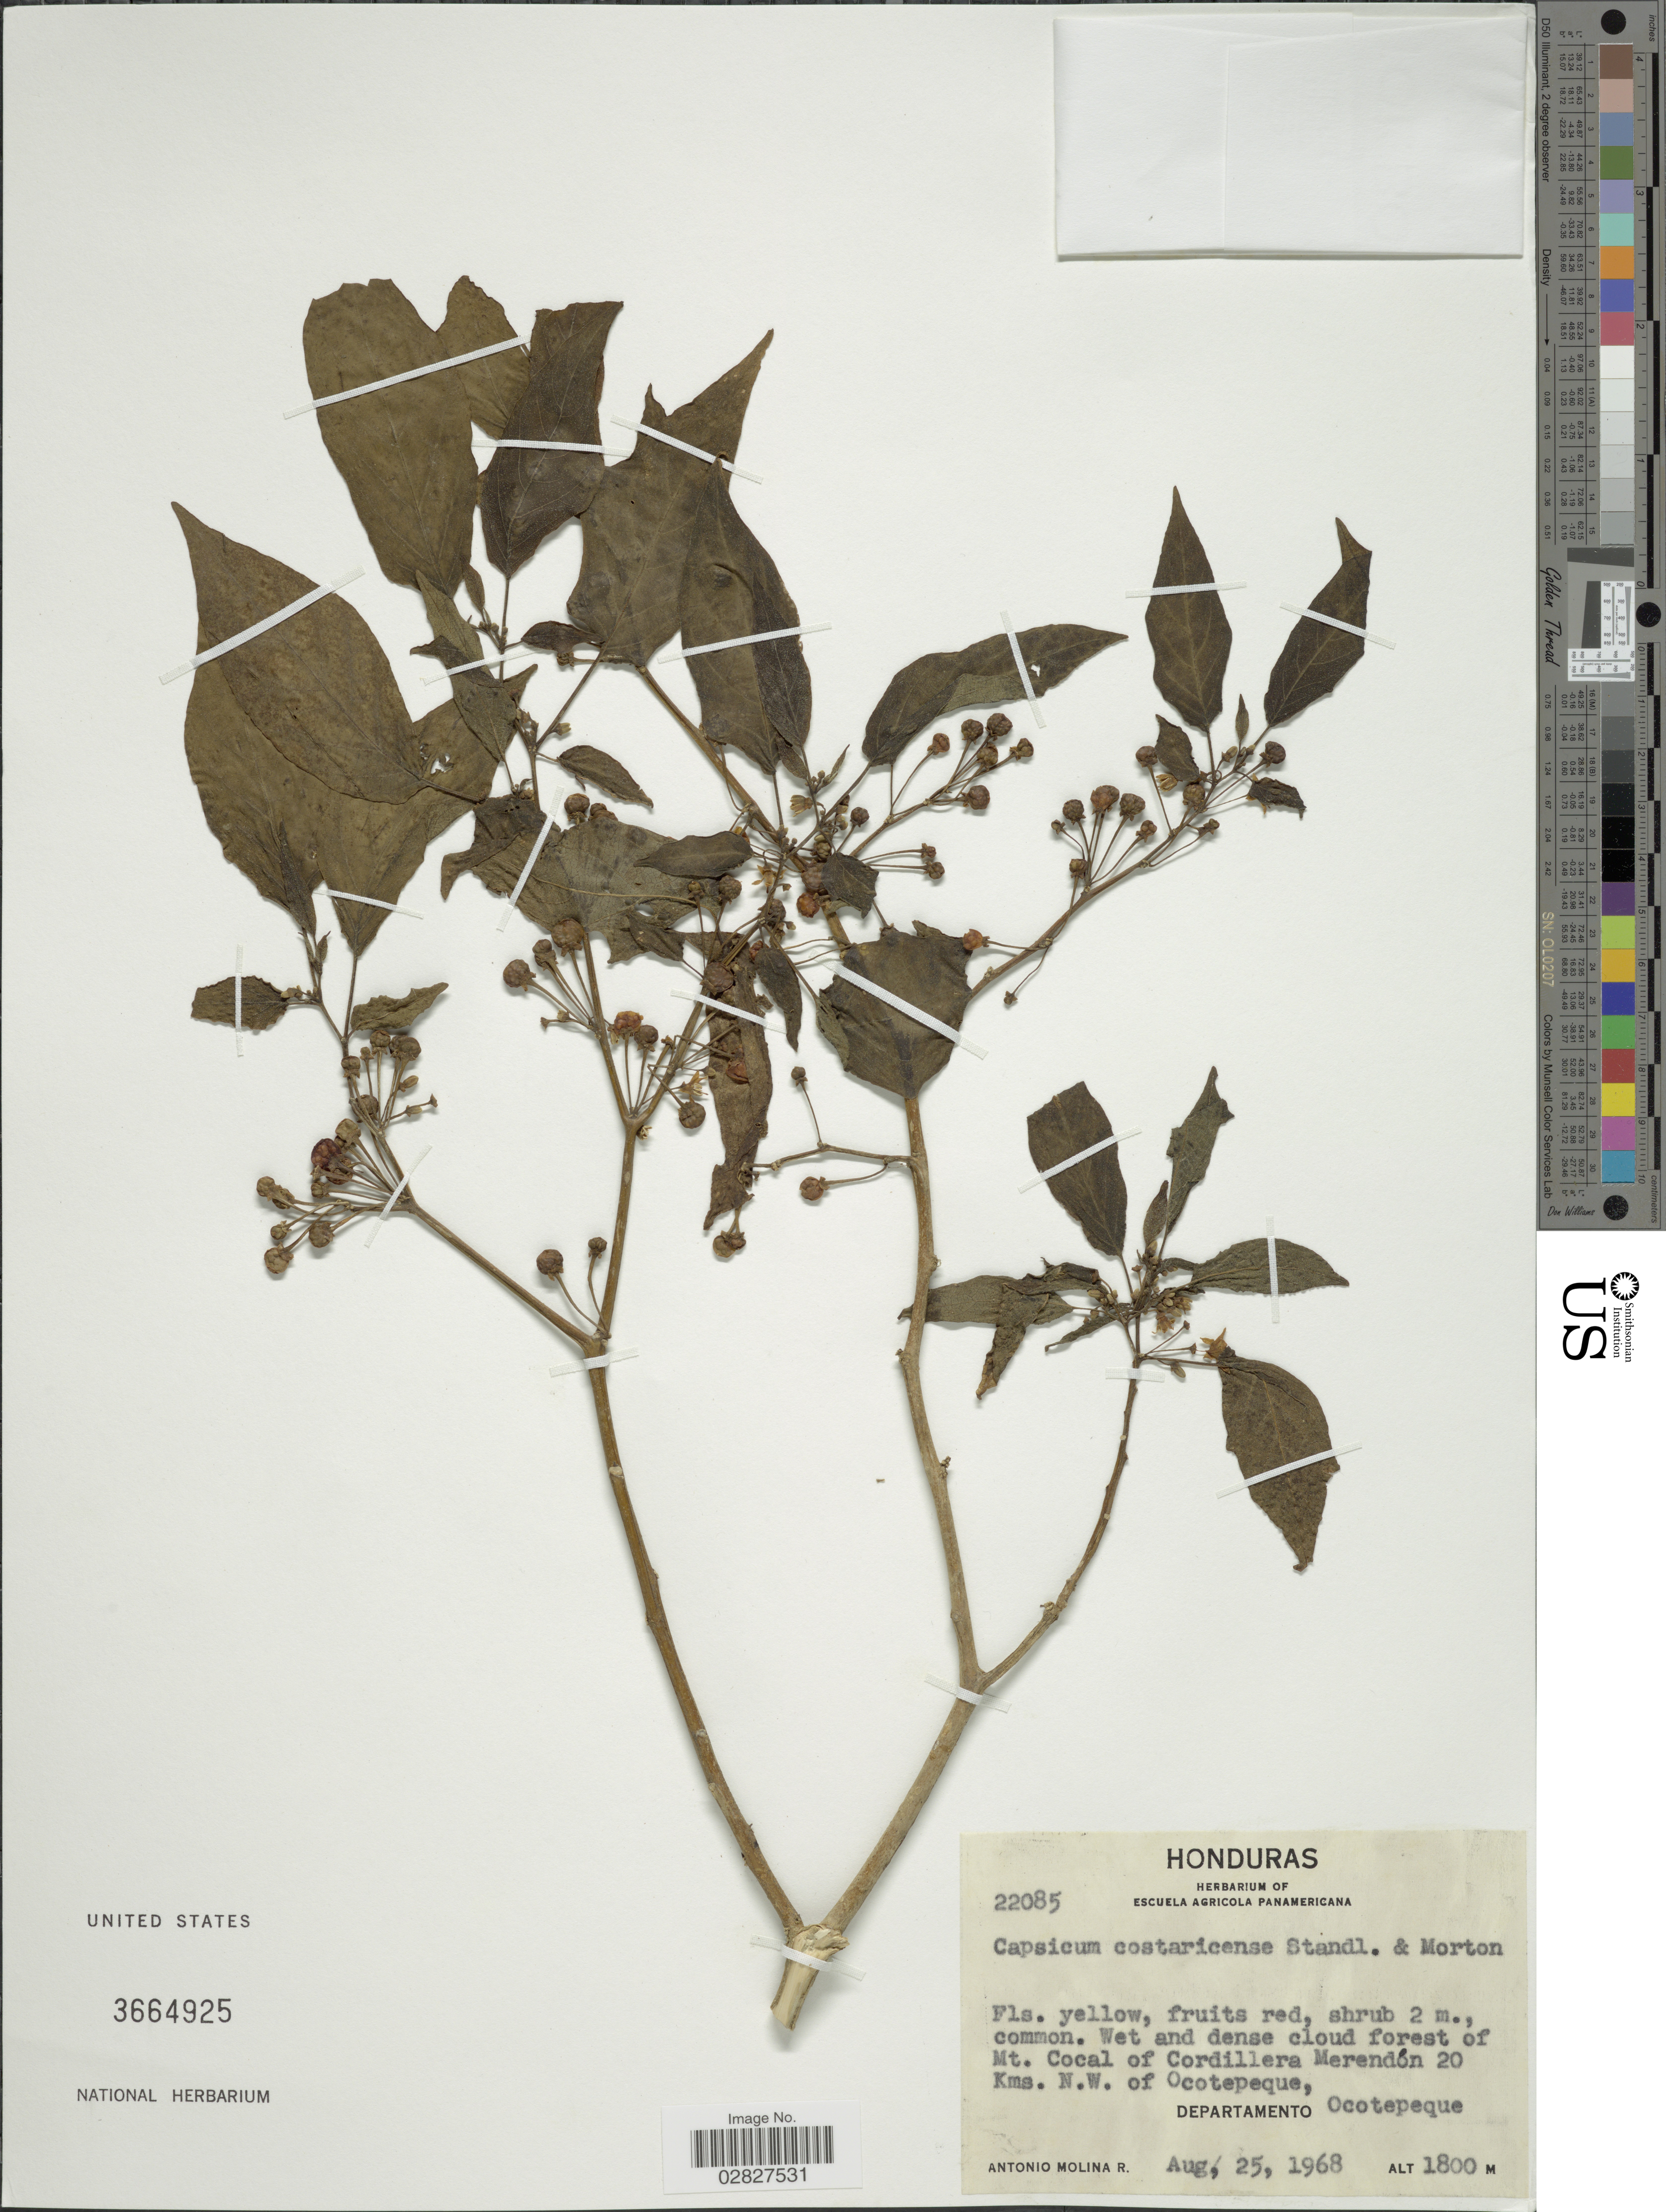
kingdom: Plantae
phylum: Tracheophyta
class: Magnoliopsida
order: Solanales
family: Solanaceae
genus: Witheringia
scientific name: Witheringia solanacea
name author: L'Hér.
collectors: A. Molina R.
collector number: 22085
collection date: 1968-08-25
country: Honduras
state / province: Ocotepeque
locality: Wet and dense cloud forest of Mt. Cocal of Cordillera Merendón 20 Kms. N.W. of Ocotepeque, Departamento Ocotepeque.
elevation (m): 1800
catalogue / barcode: US 3664925